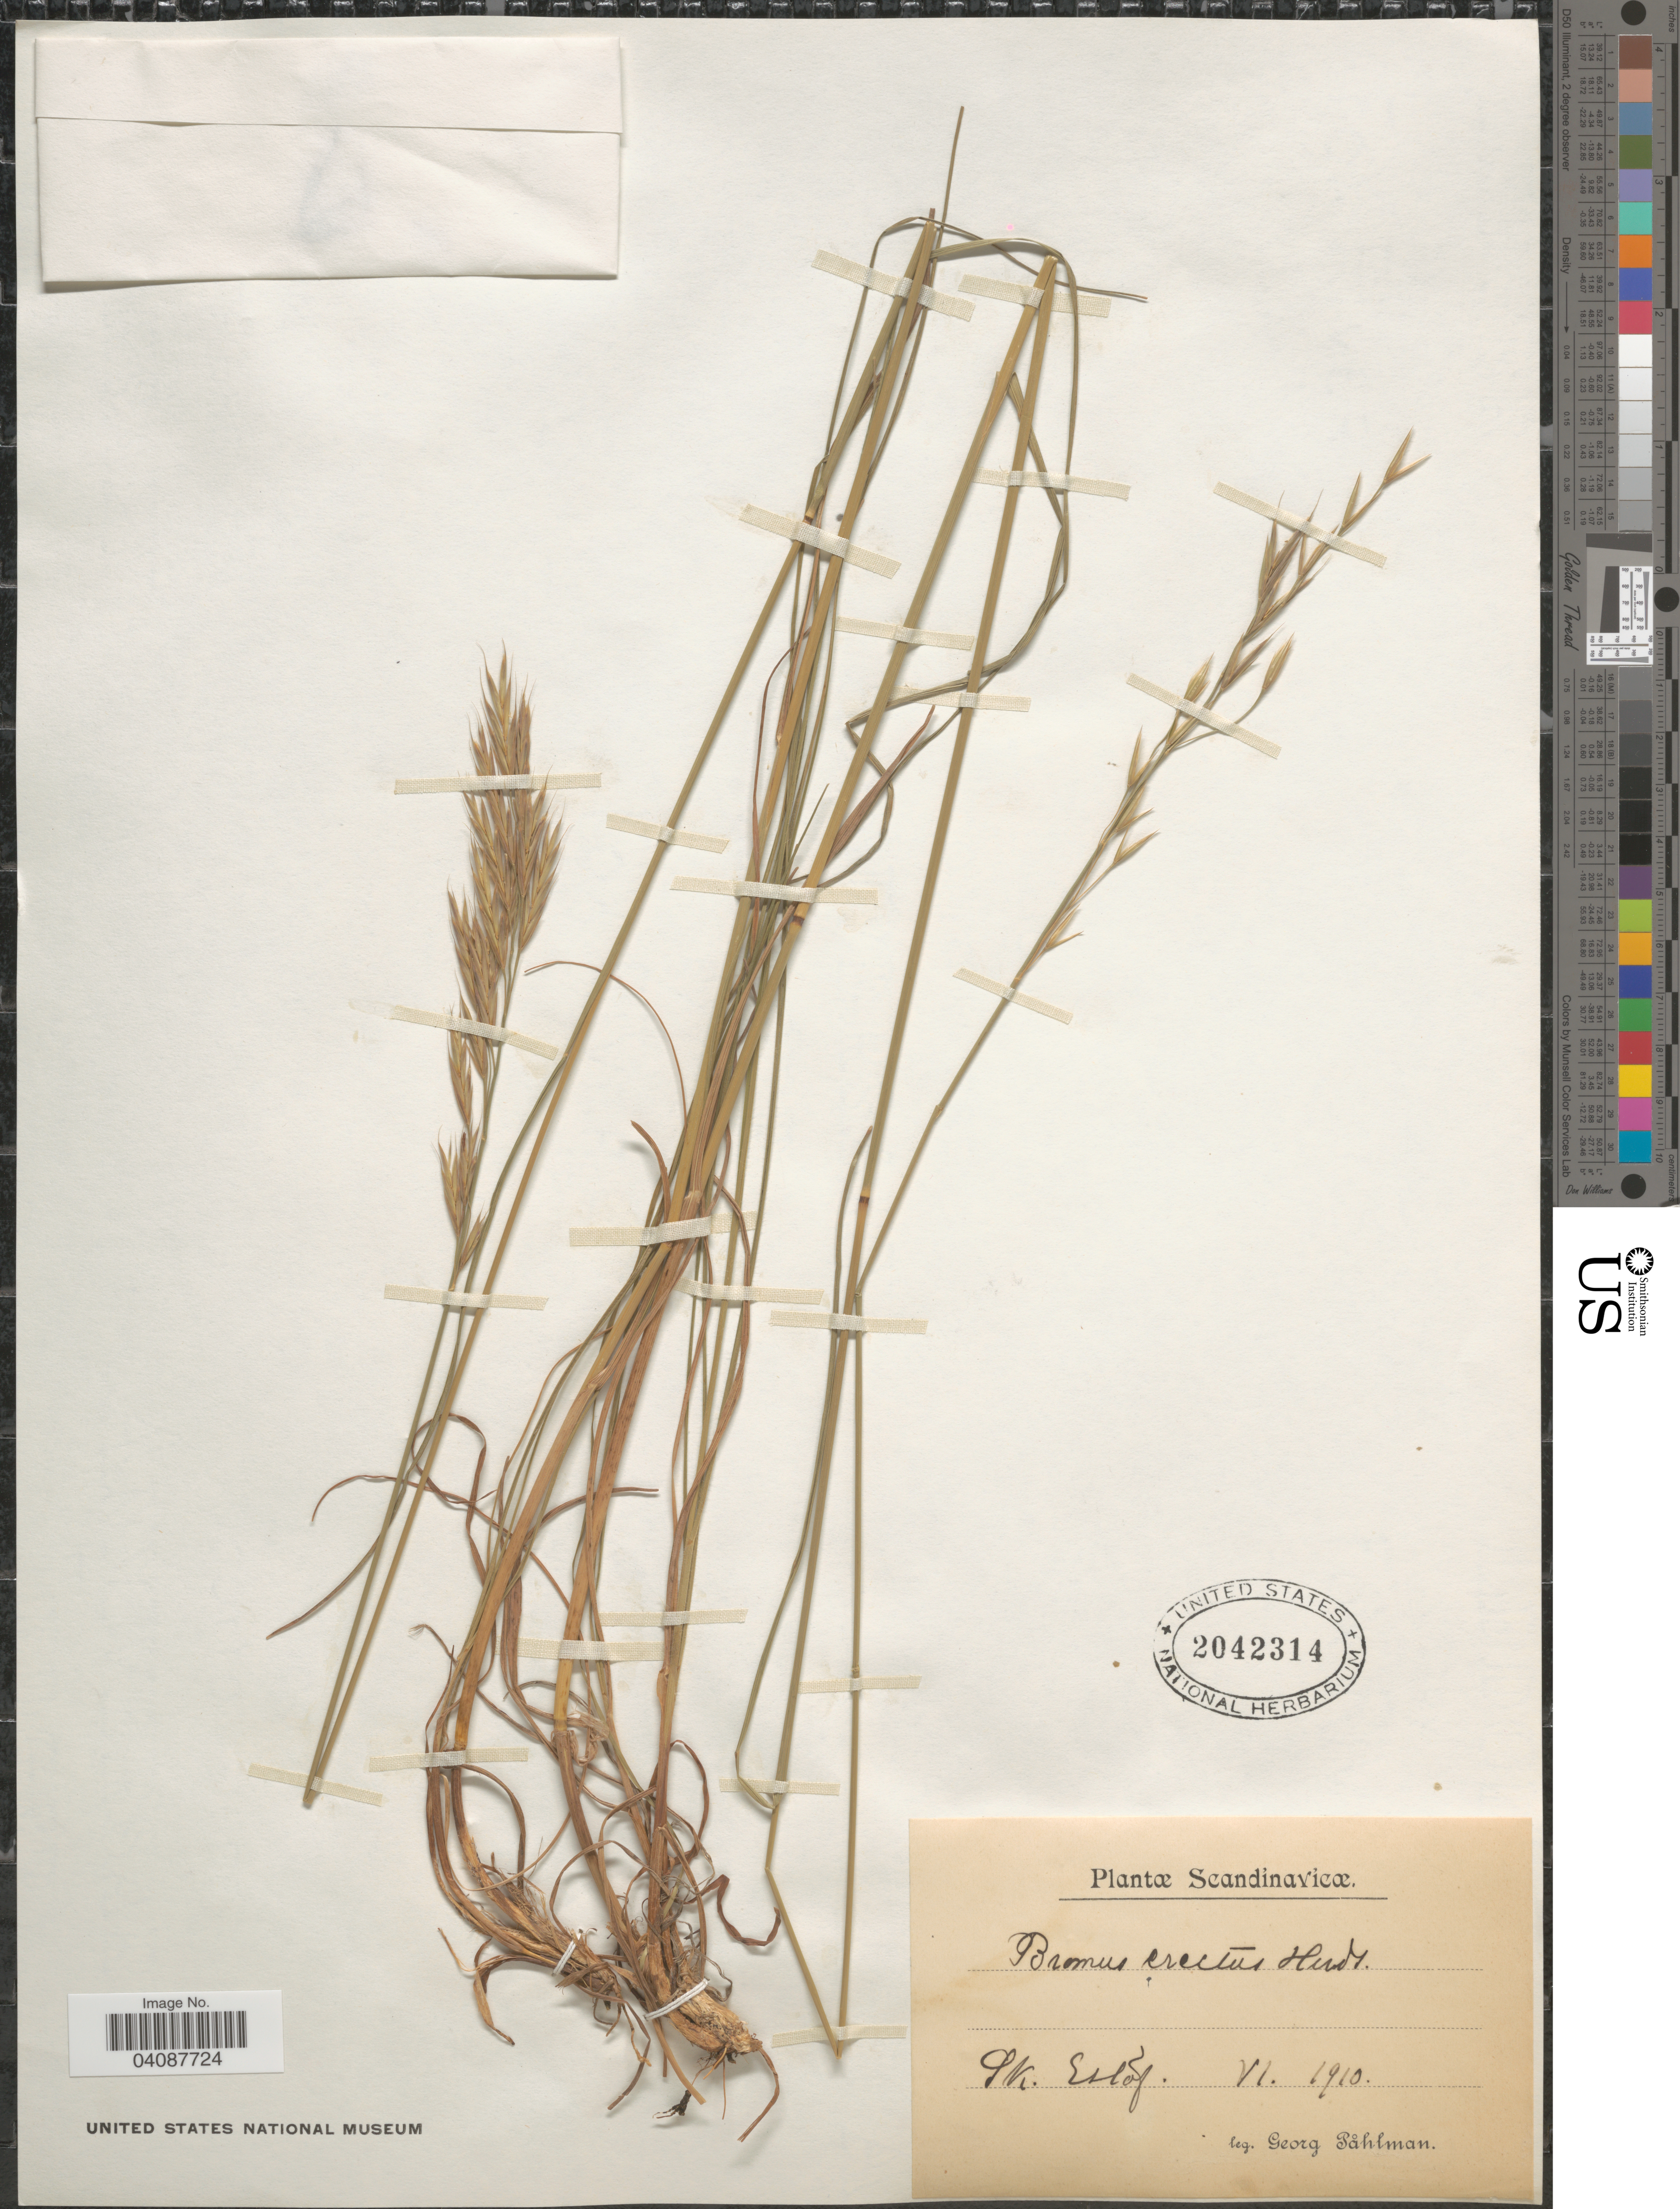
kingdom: Plantae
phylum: Tracheophyta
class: Liliopsida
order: Poales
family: Poaceae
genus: Bromus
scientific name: Bromus erectus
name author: Huds.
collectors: G. Påhlman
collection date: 1910-06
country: Sweden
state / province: Skåne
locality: Scandinavicæ. Sk. Eslõf.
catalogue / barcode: US 2042314